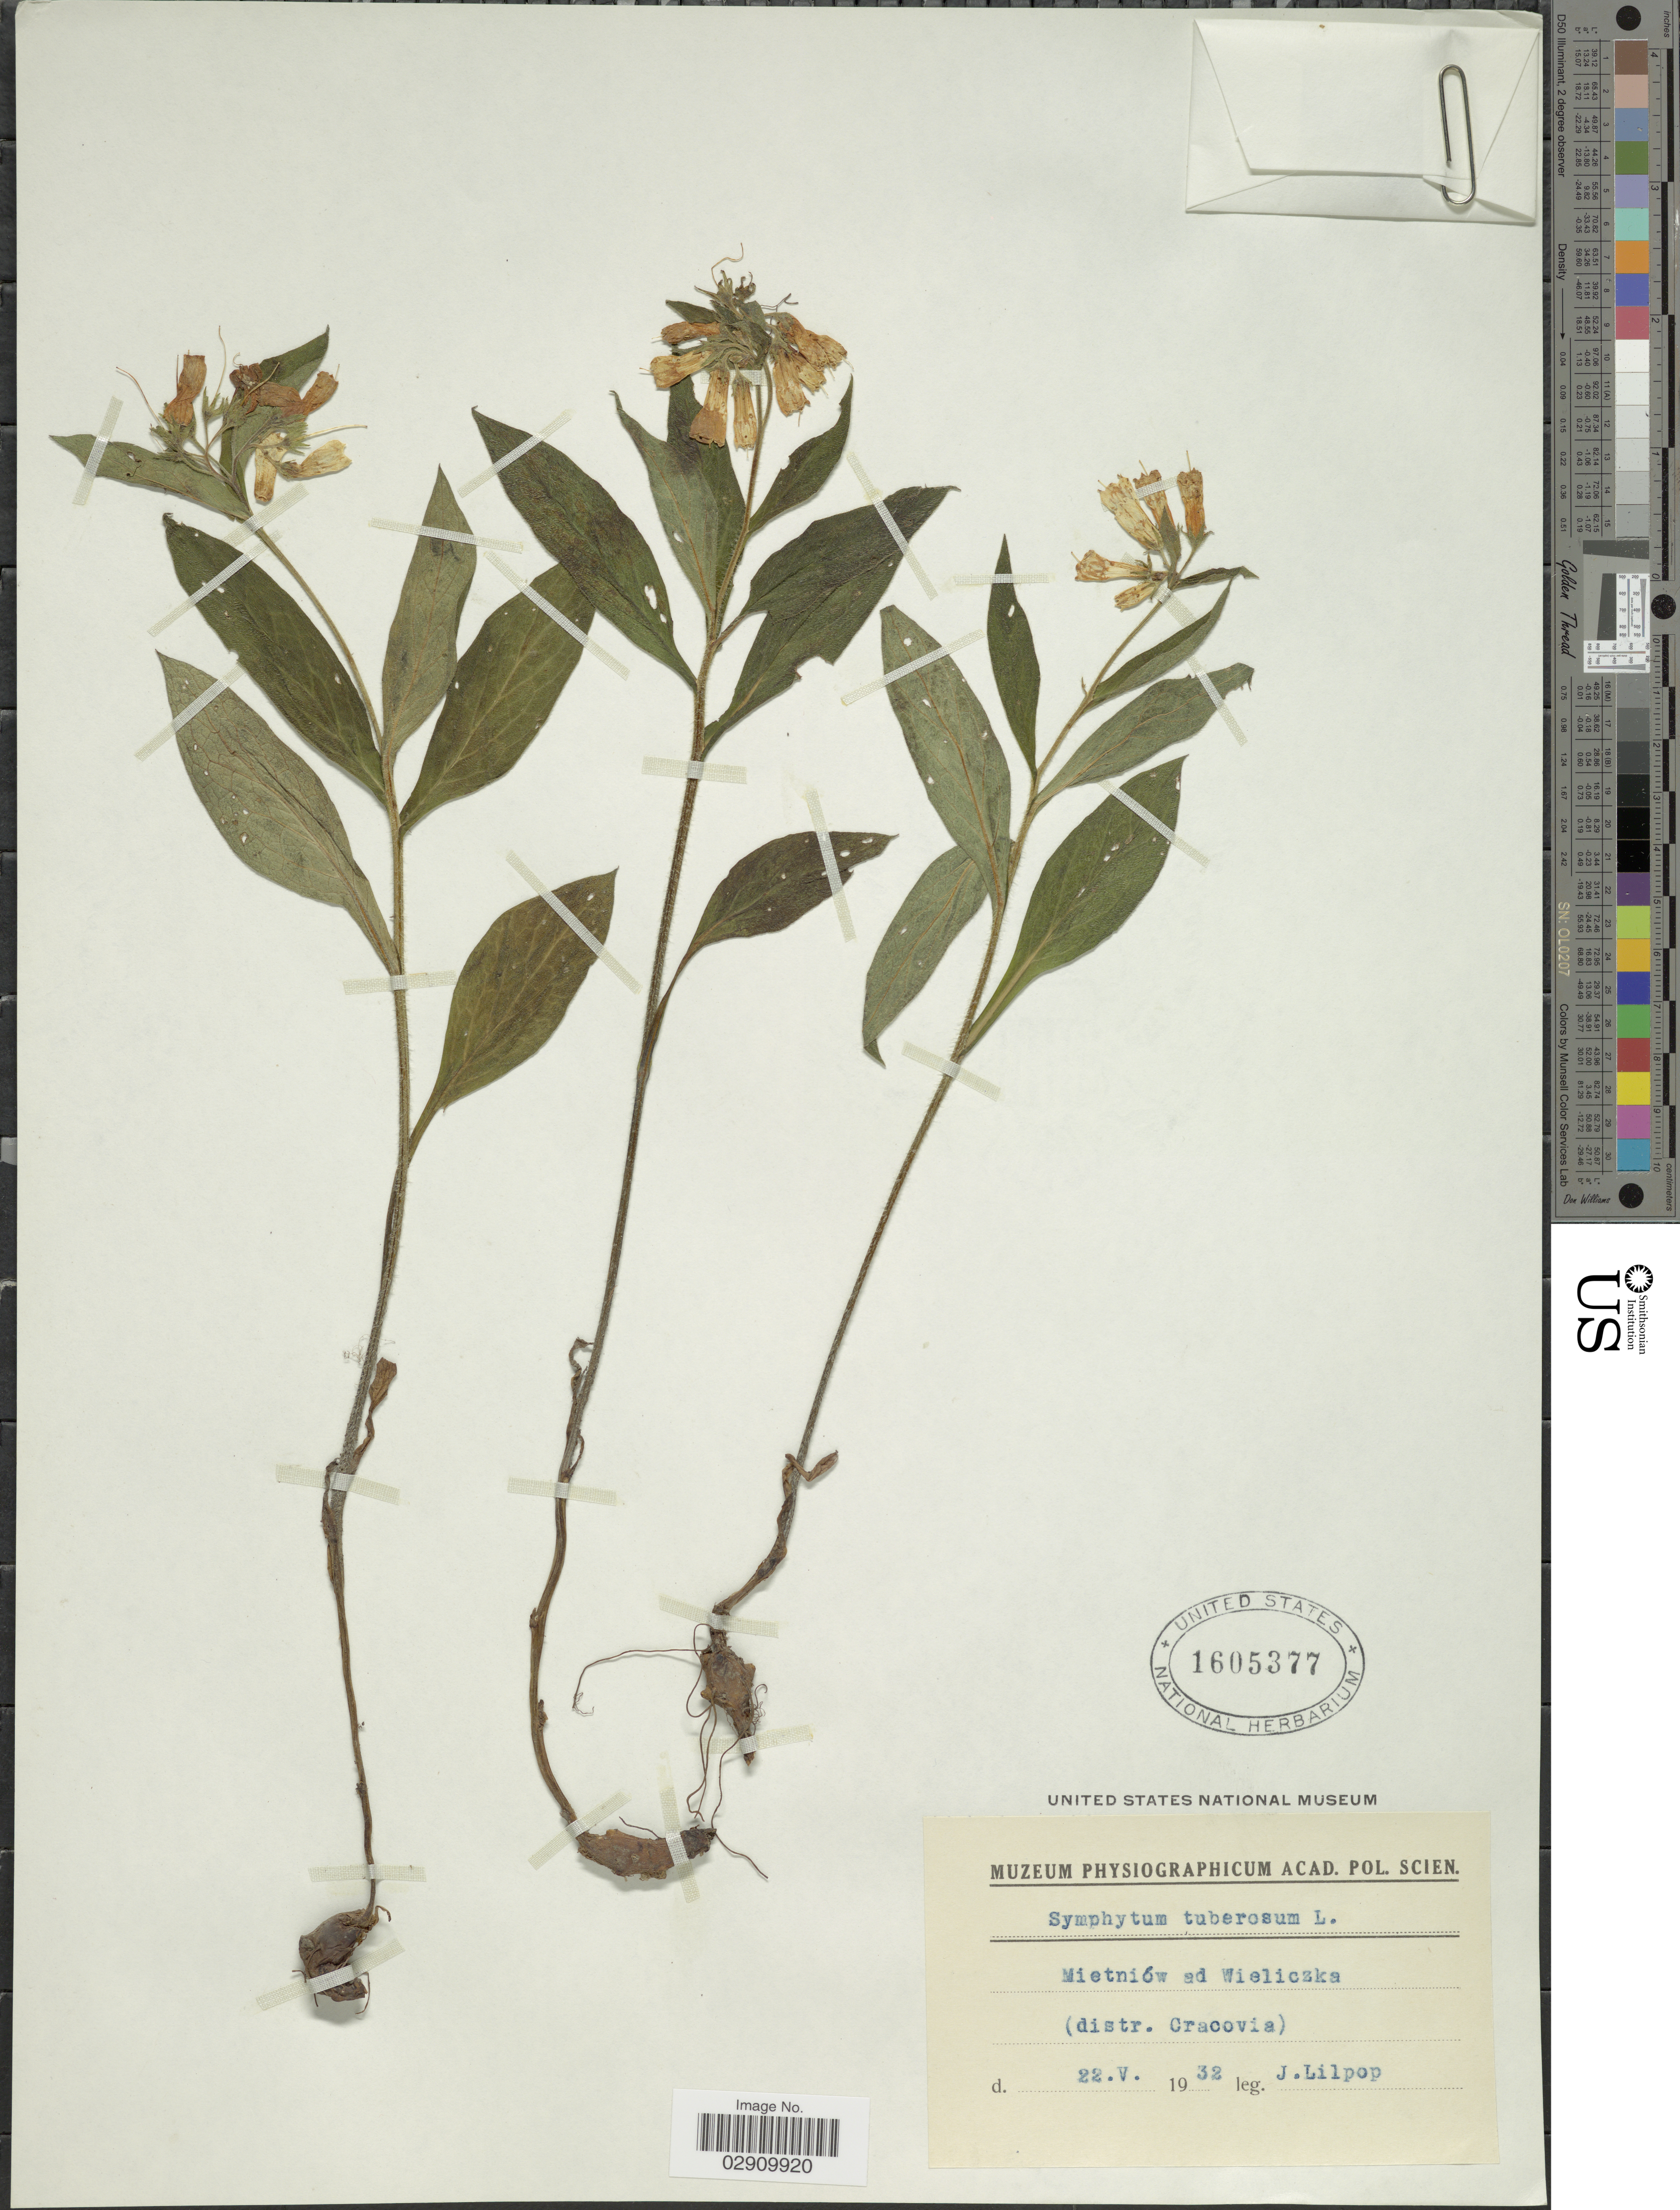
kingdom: Plantae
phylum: Tracheophyta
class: Magnoliopsida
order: Boraginales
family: Boraginaceae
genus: Symphytum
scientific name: Symphytum tuberosum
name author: L.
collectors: J. Lilpop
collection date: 1932-05-22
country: Poland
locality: Mietniów ad Wieliczka (distr. Cracovia).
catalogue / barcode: US 1605377